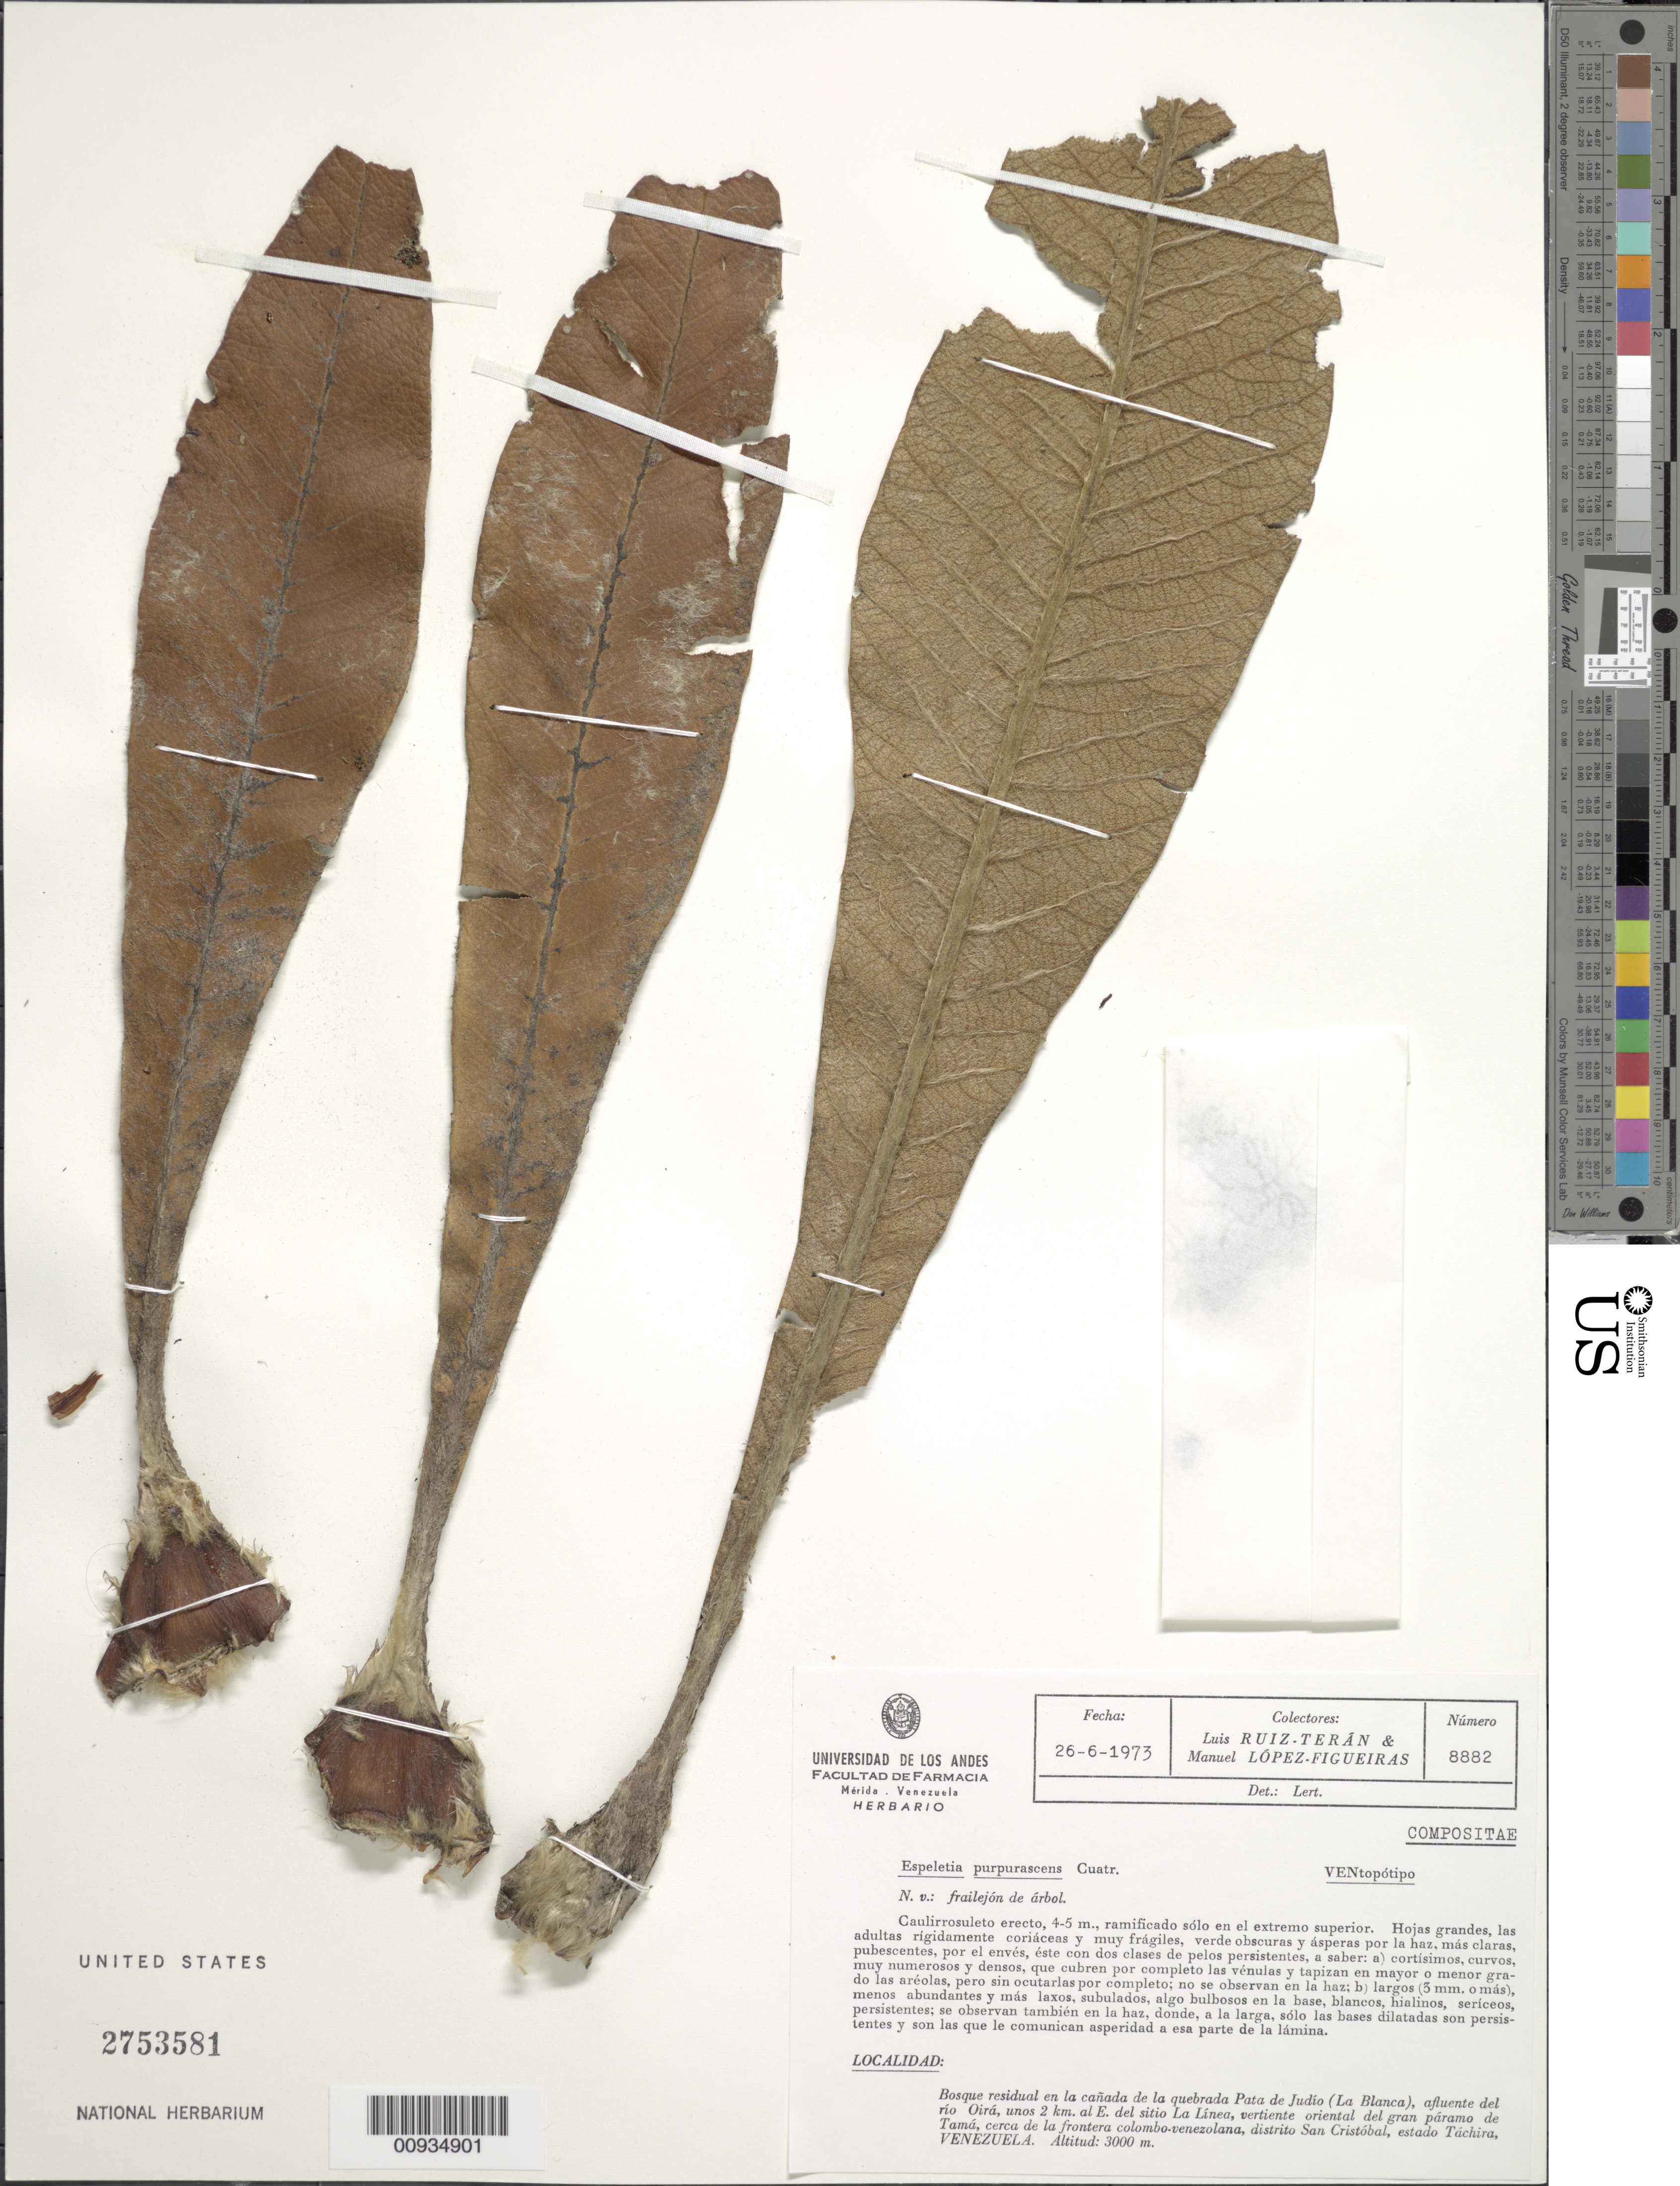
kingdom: Plantae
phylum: Tracheophyta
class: Magnoliopsida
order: Asterales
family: Asteraceae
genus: Espeletiopsis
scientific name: Espeletiopsis purpurascens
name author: (Cuatrec.) Cuatrec.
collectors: L. Teran & M. López Figueiras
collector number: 8882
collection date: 1973-06-26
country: Venezuela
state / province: Tachira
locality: Bosque residual en la canada de la quebrada Pata de Judio (La Blanca), afluente del rio Oira, unos 2 km al E del sitio La Linea, vertiente oriental del gran paramo de Tama, cerca de la frontera colombo-venezolana, Distrito San Cristobal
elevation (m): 3000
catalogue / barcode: US 2753581